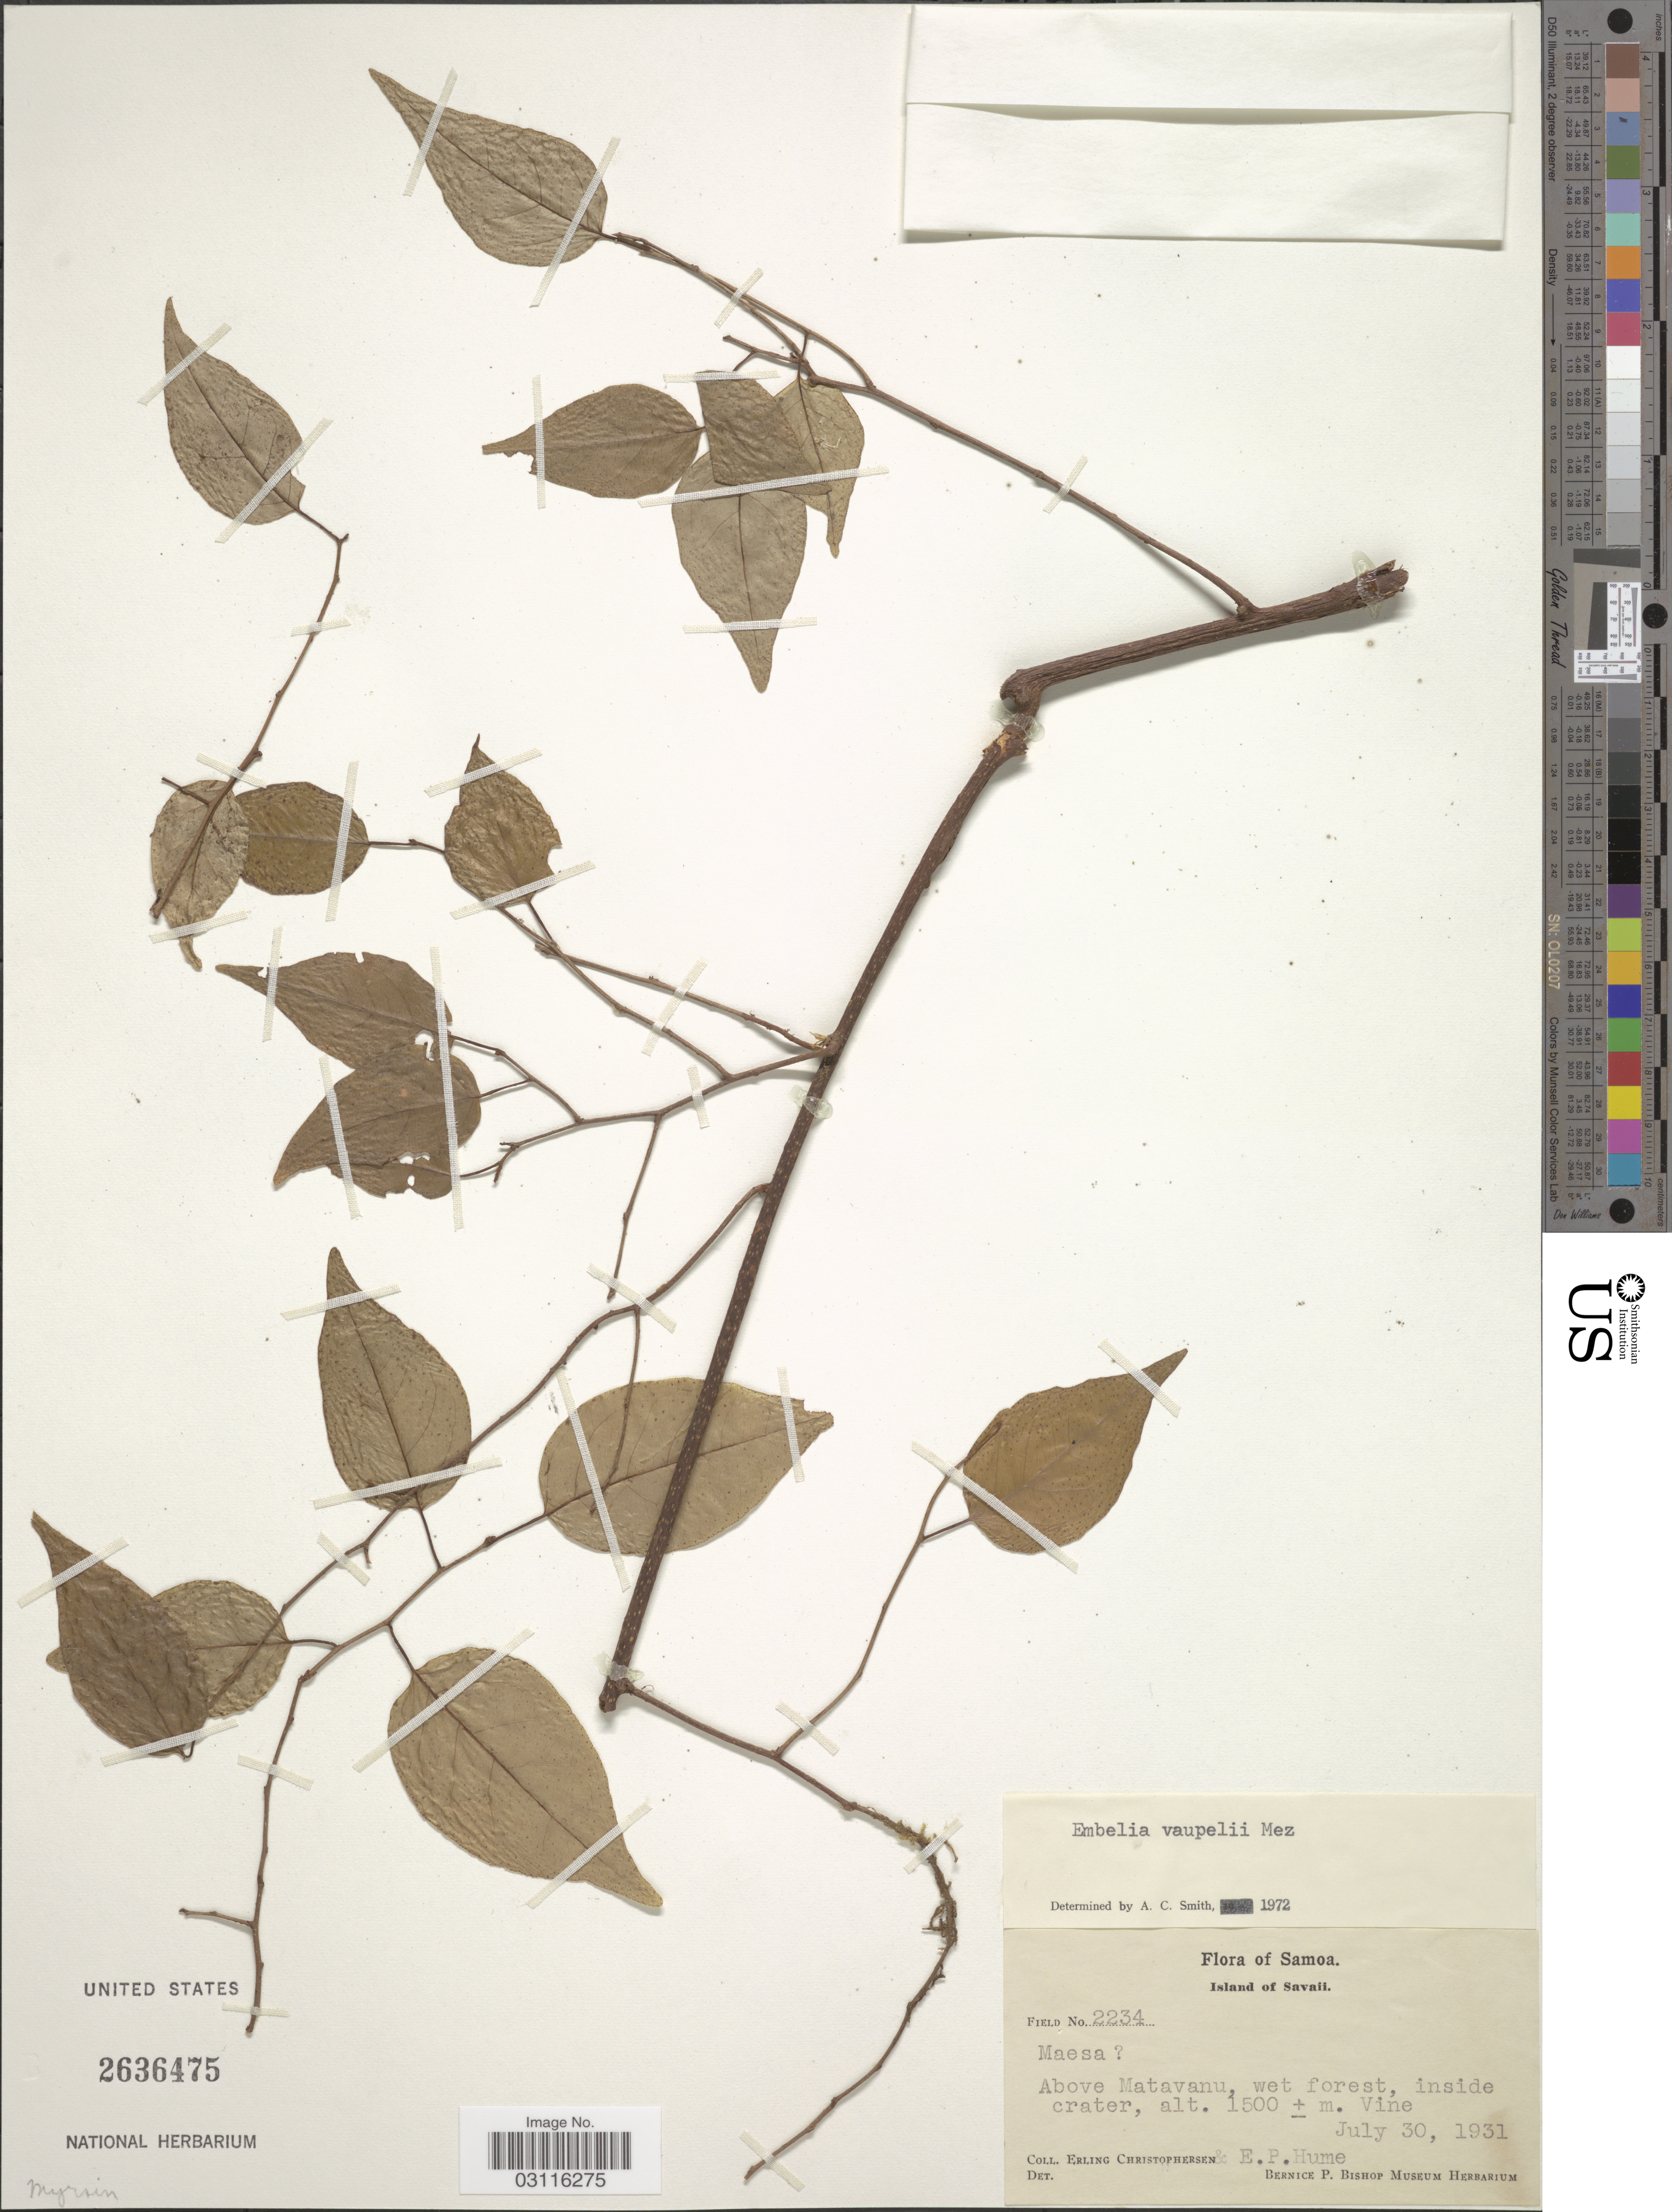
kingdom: Plantae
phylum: Tracheophyta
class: Magnoliopsida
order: Ericales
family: Primulaceae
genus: Embelia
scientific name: Embelia vaupelii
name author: Mez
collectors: E. Christophersen & E. P. Hume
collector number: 2234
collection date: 1931-07-30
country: Samoa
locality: Samoa. Island of Savaii. Above Matavanu.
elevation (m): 1500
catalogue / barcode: US 2636475